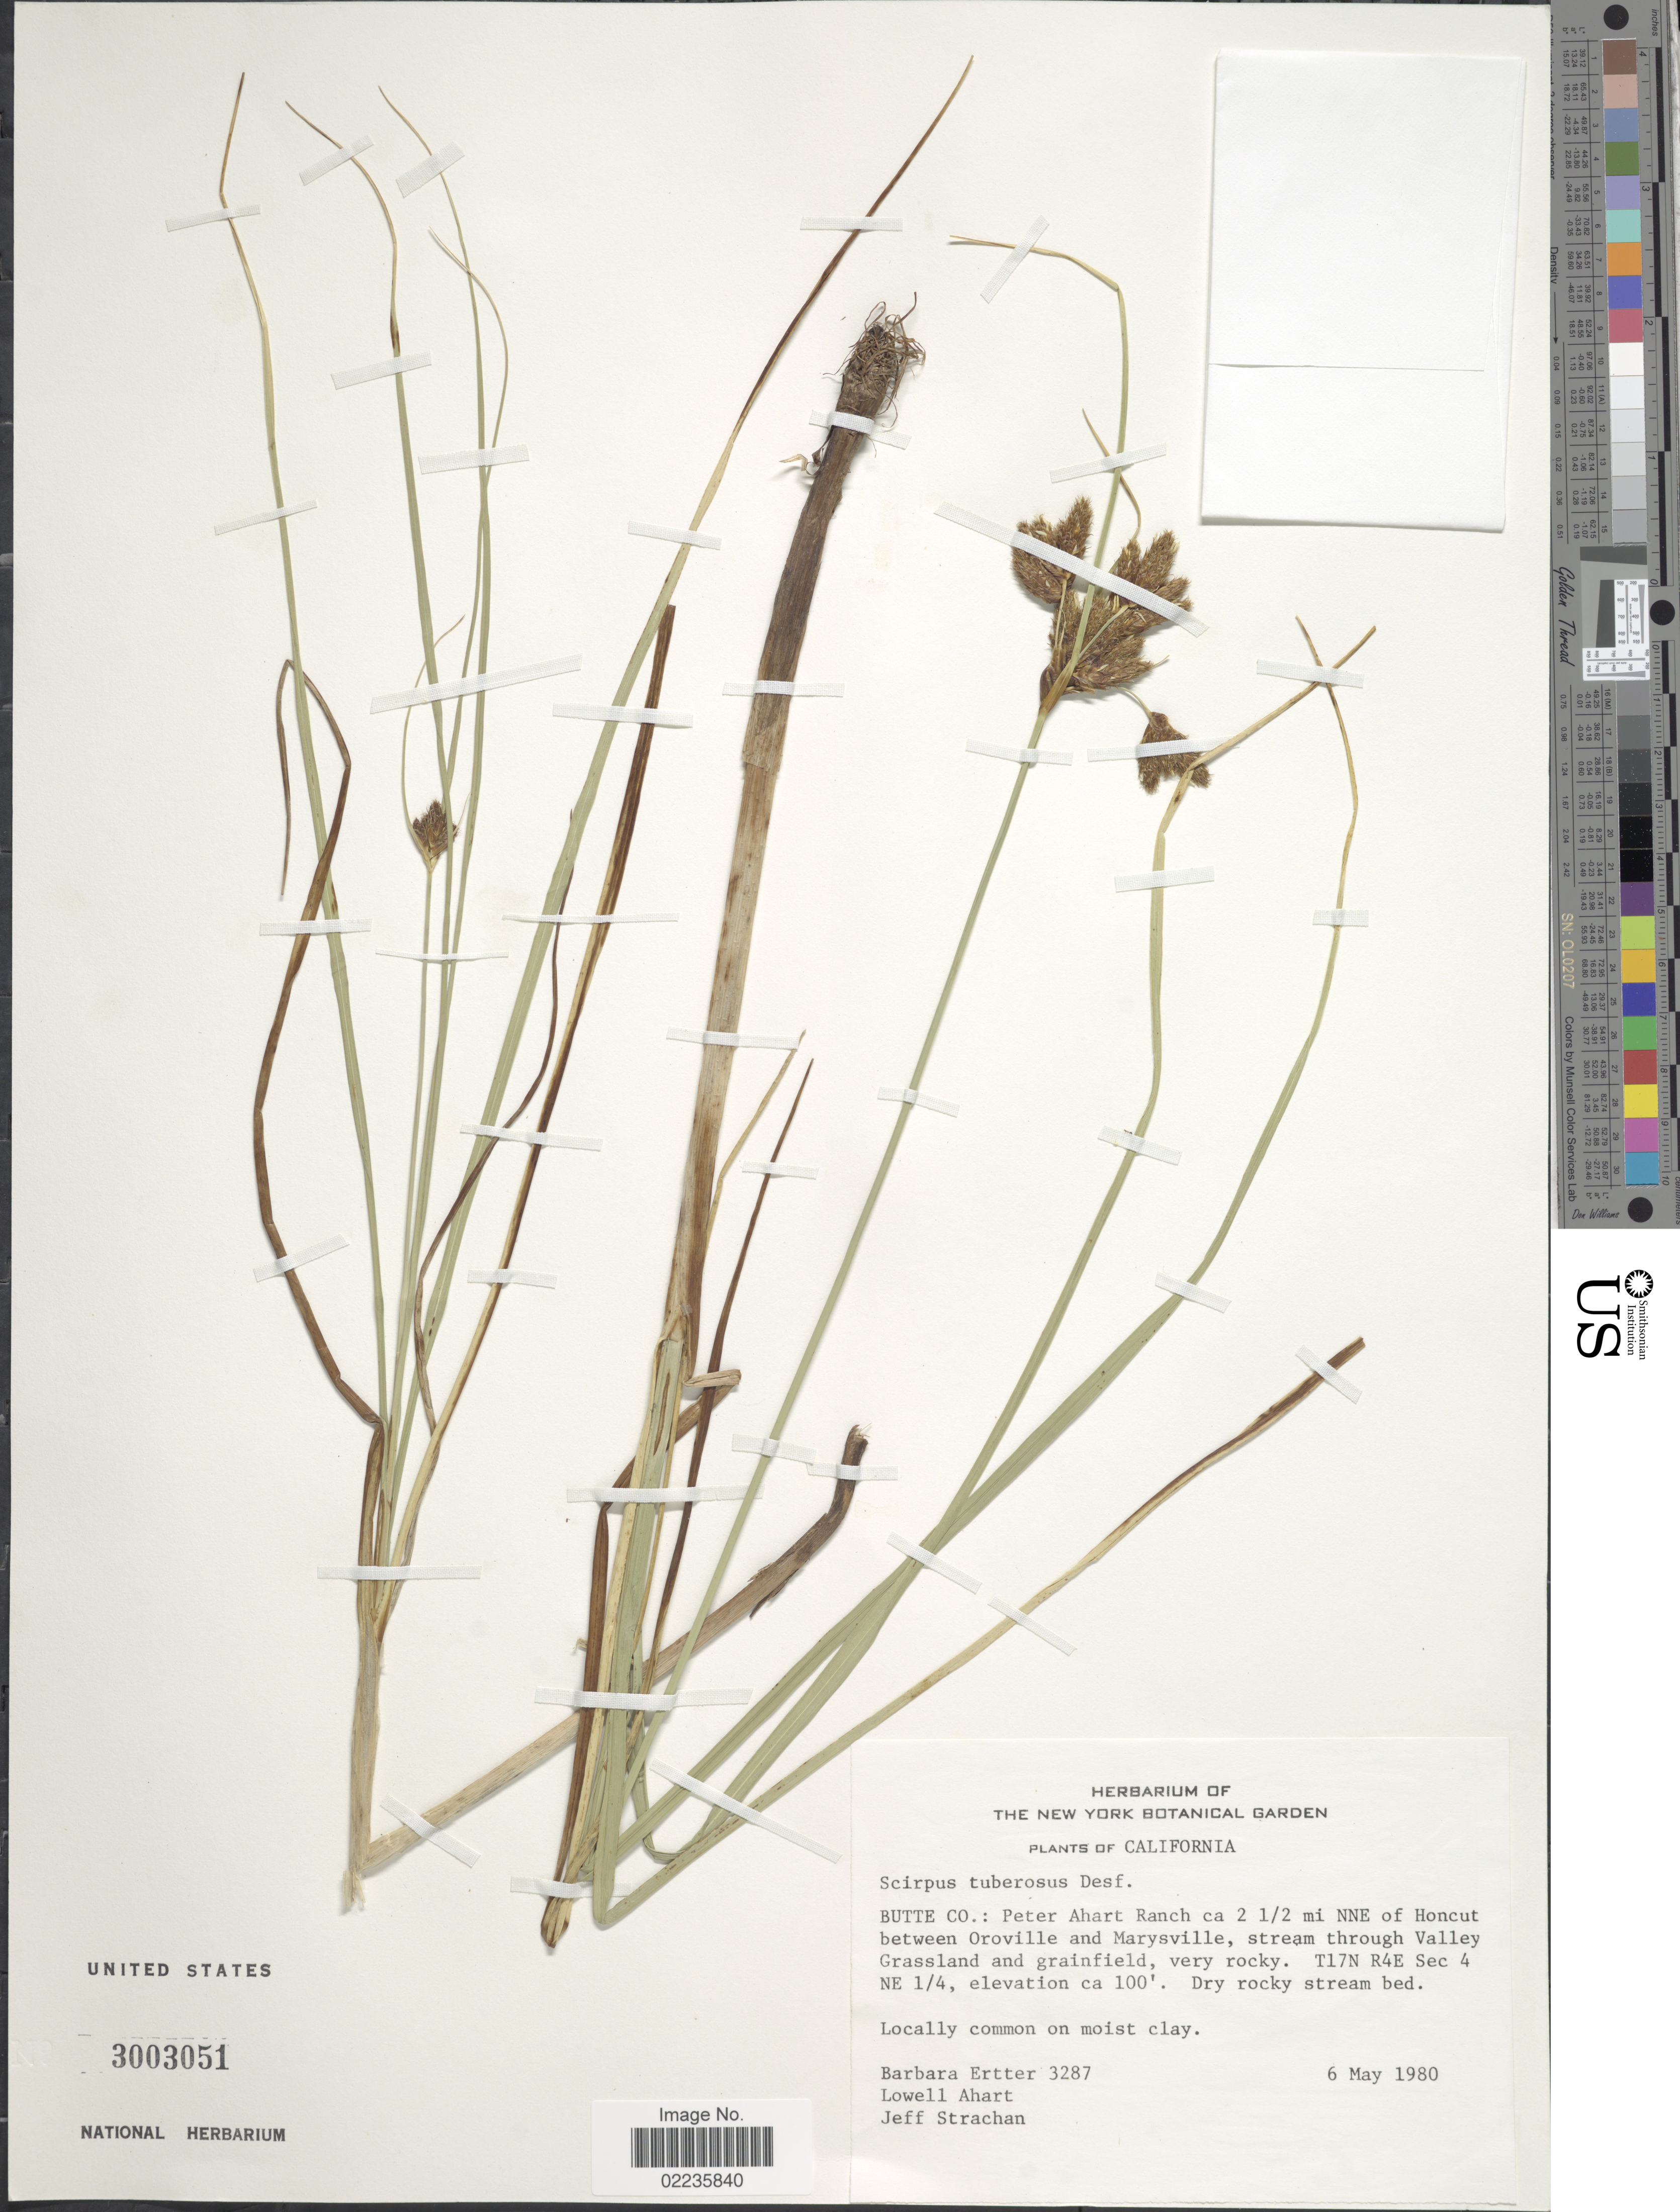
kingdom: Plantae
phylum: Tracheophyta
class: Liliopsida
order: Poales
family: Cyperaceae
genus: Bolboschoenus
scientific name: Bolboschoenus glaucus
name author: (Lam.) S.G. Sm.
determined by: Strong, Mark T., (BOT), Smithsonian Institution - National Museum of Natural History (UNITED STATES)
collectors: B. Ertter, L. Ahart & J. Strachan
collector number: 3287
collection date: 1980-05-06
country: United States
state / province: California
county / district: Butte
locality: Butte Co.: Peter Ahart Ranch ca 2 1/2 mi NNE of Honcut between Oroville and Marysville, stream through Valley Grassland and grainfield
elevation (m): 30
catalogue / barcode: US 3003051